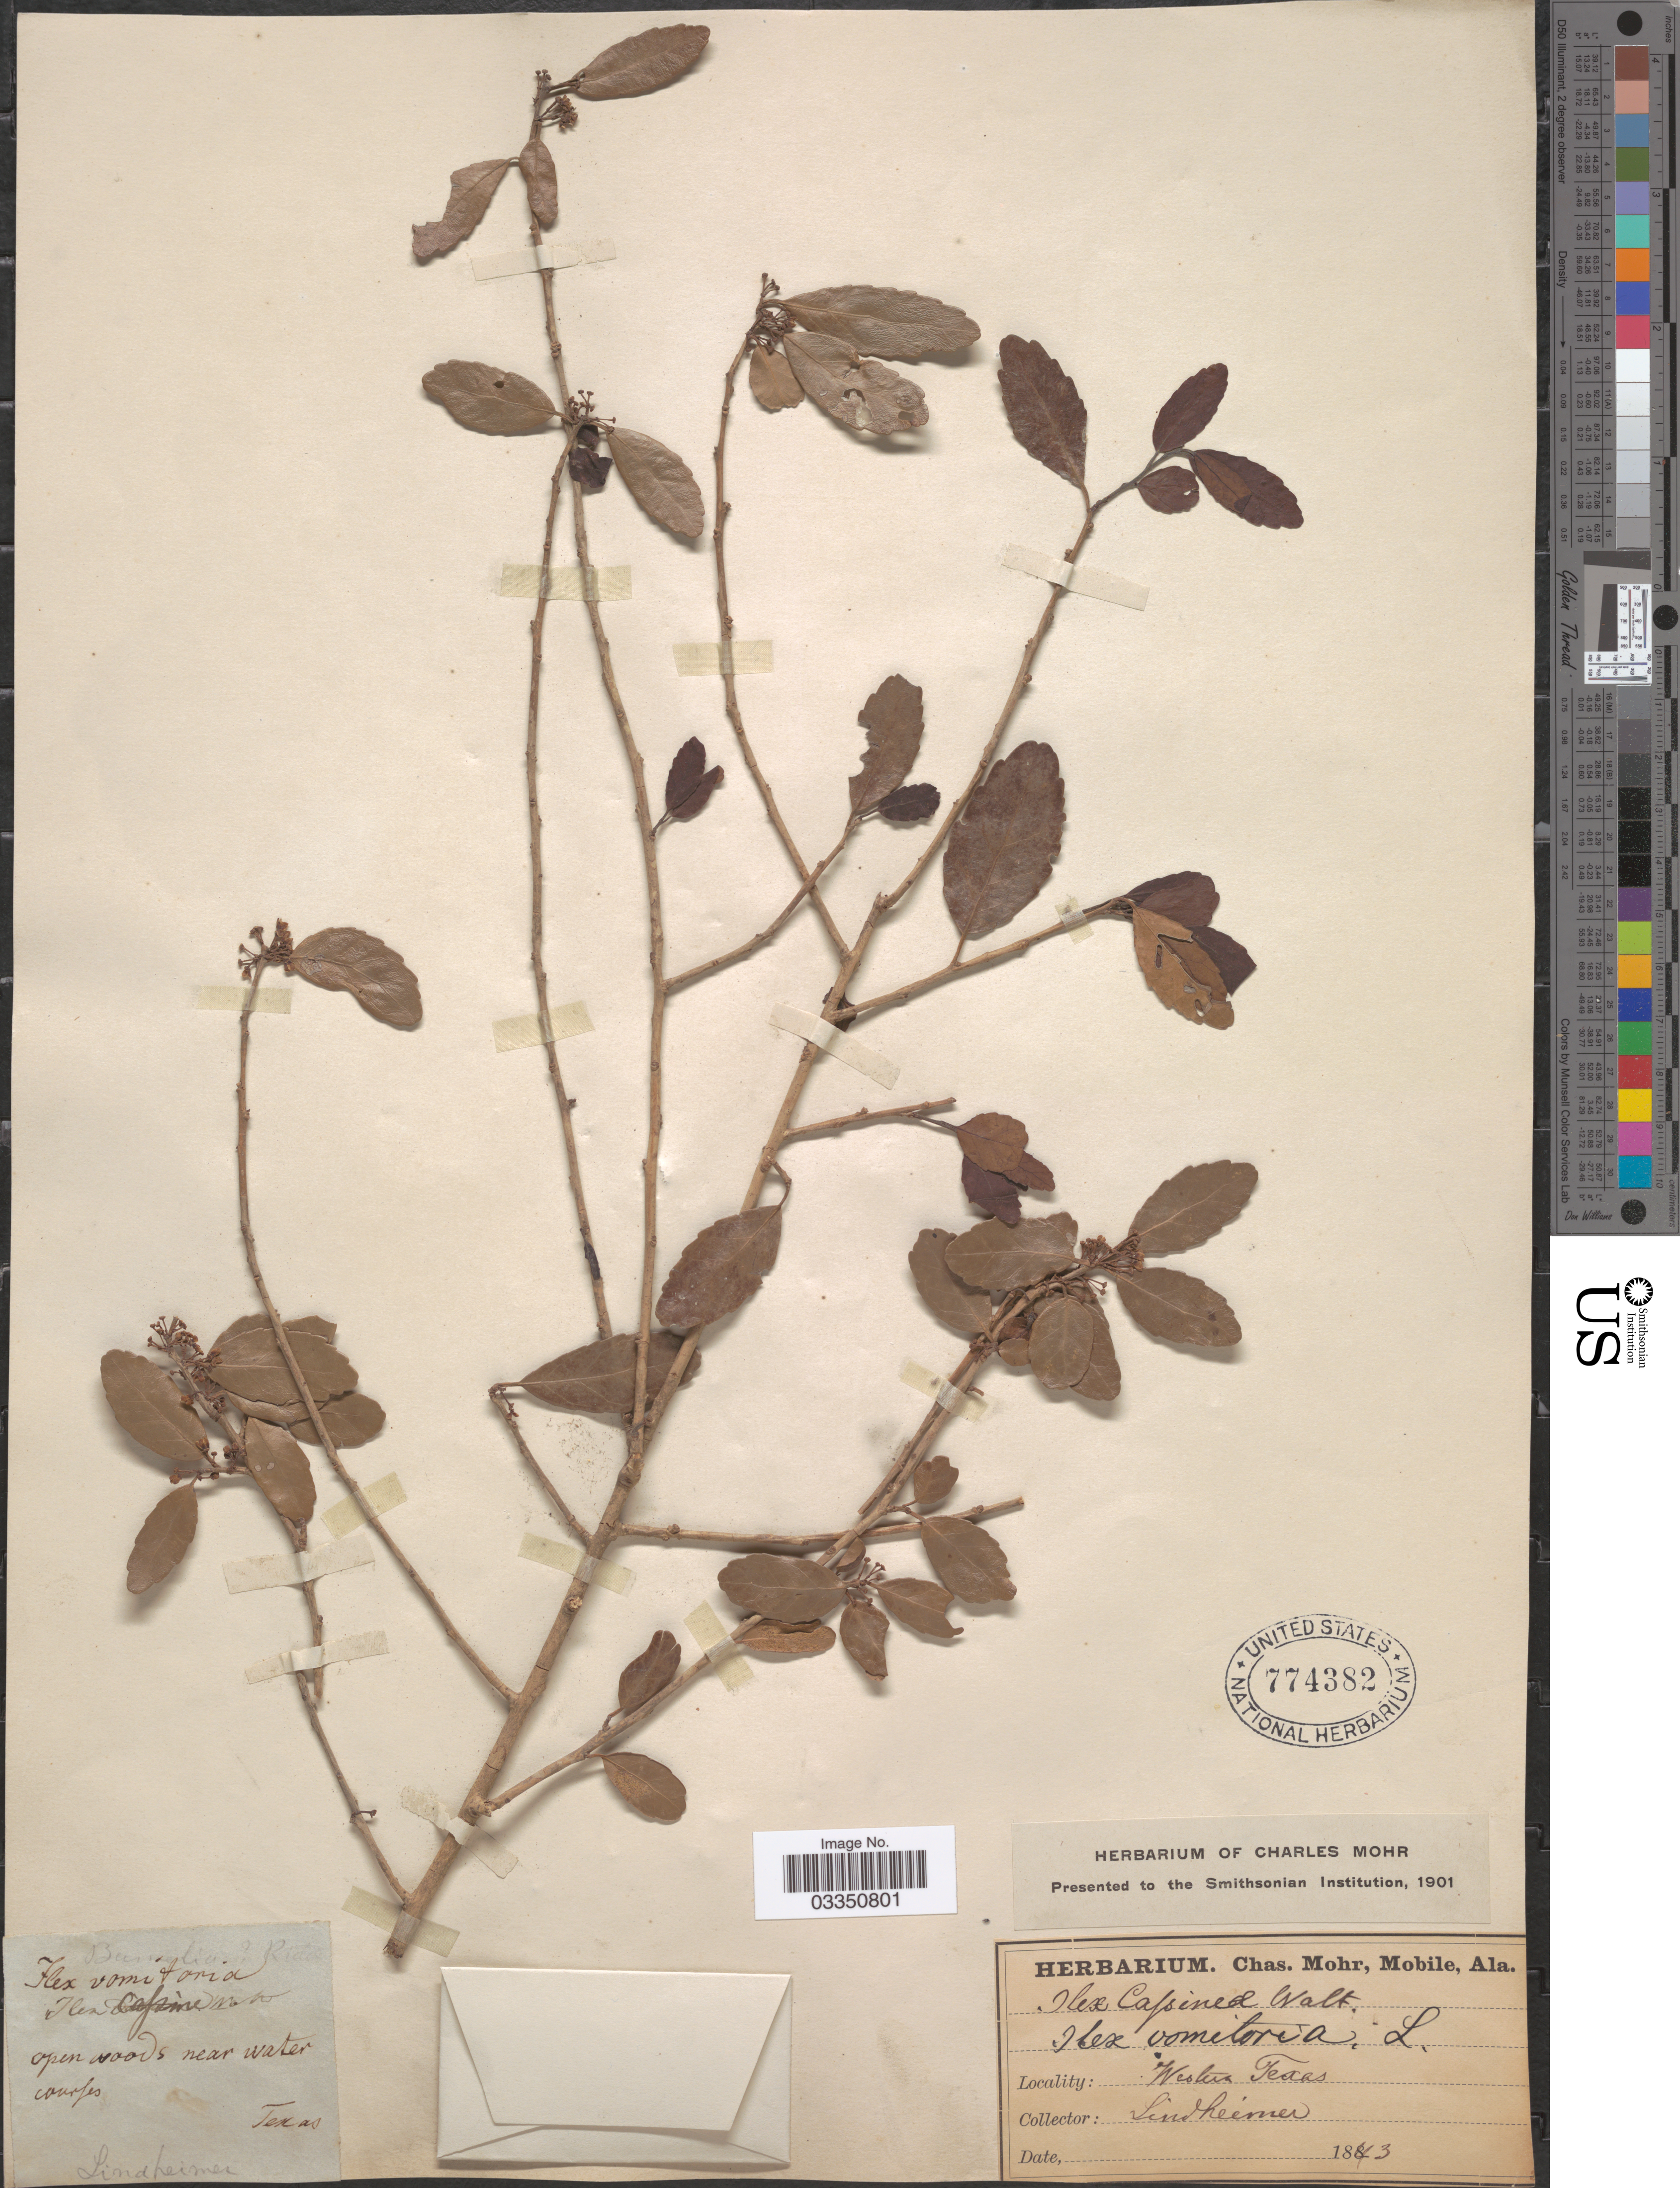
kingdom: Plantae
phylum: Tracheophyta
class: Magnoliopsida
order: Aquifoliales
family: Aquifoliaceae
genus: Ilex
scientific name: Ilex vomitoria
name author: Aiton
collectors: -. Lindheimer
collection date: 1843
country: United States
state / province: Texas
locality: Western Texas.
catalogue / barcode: US 774382